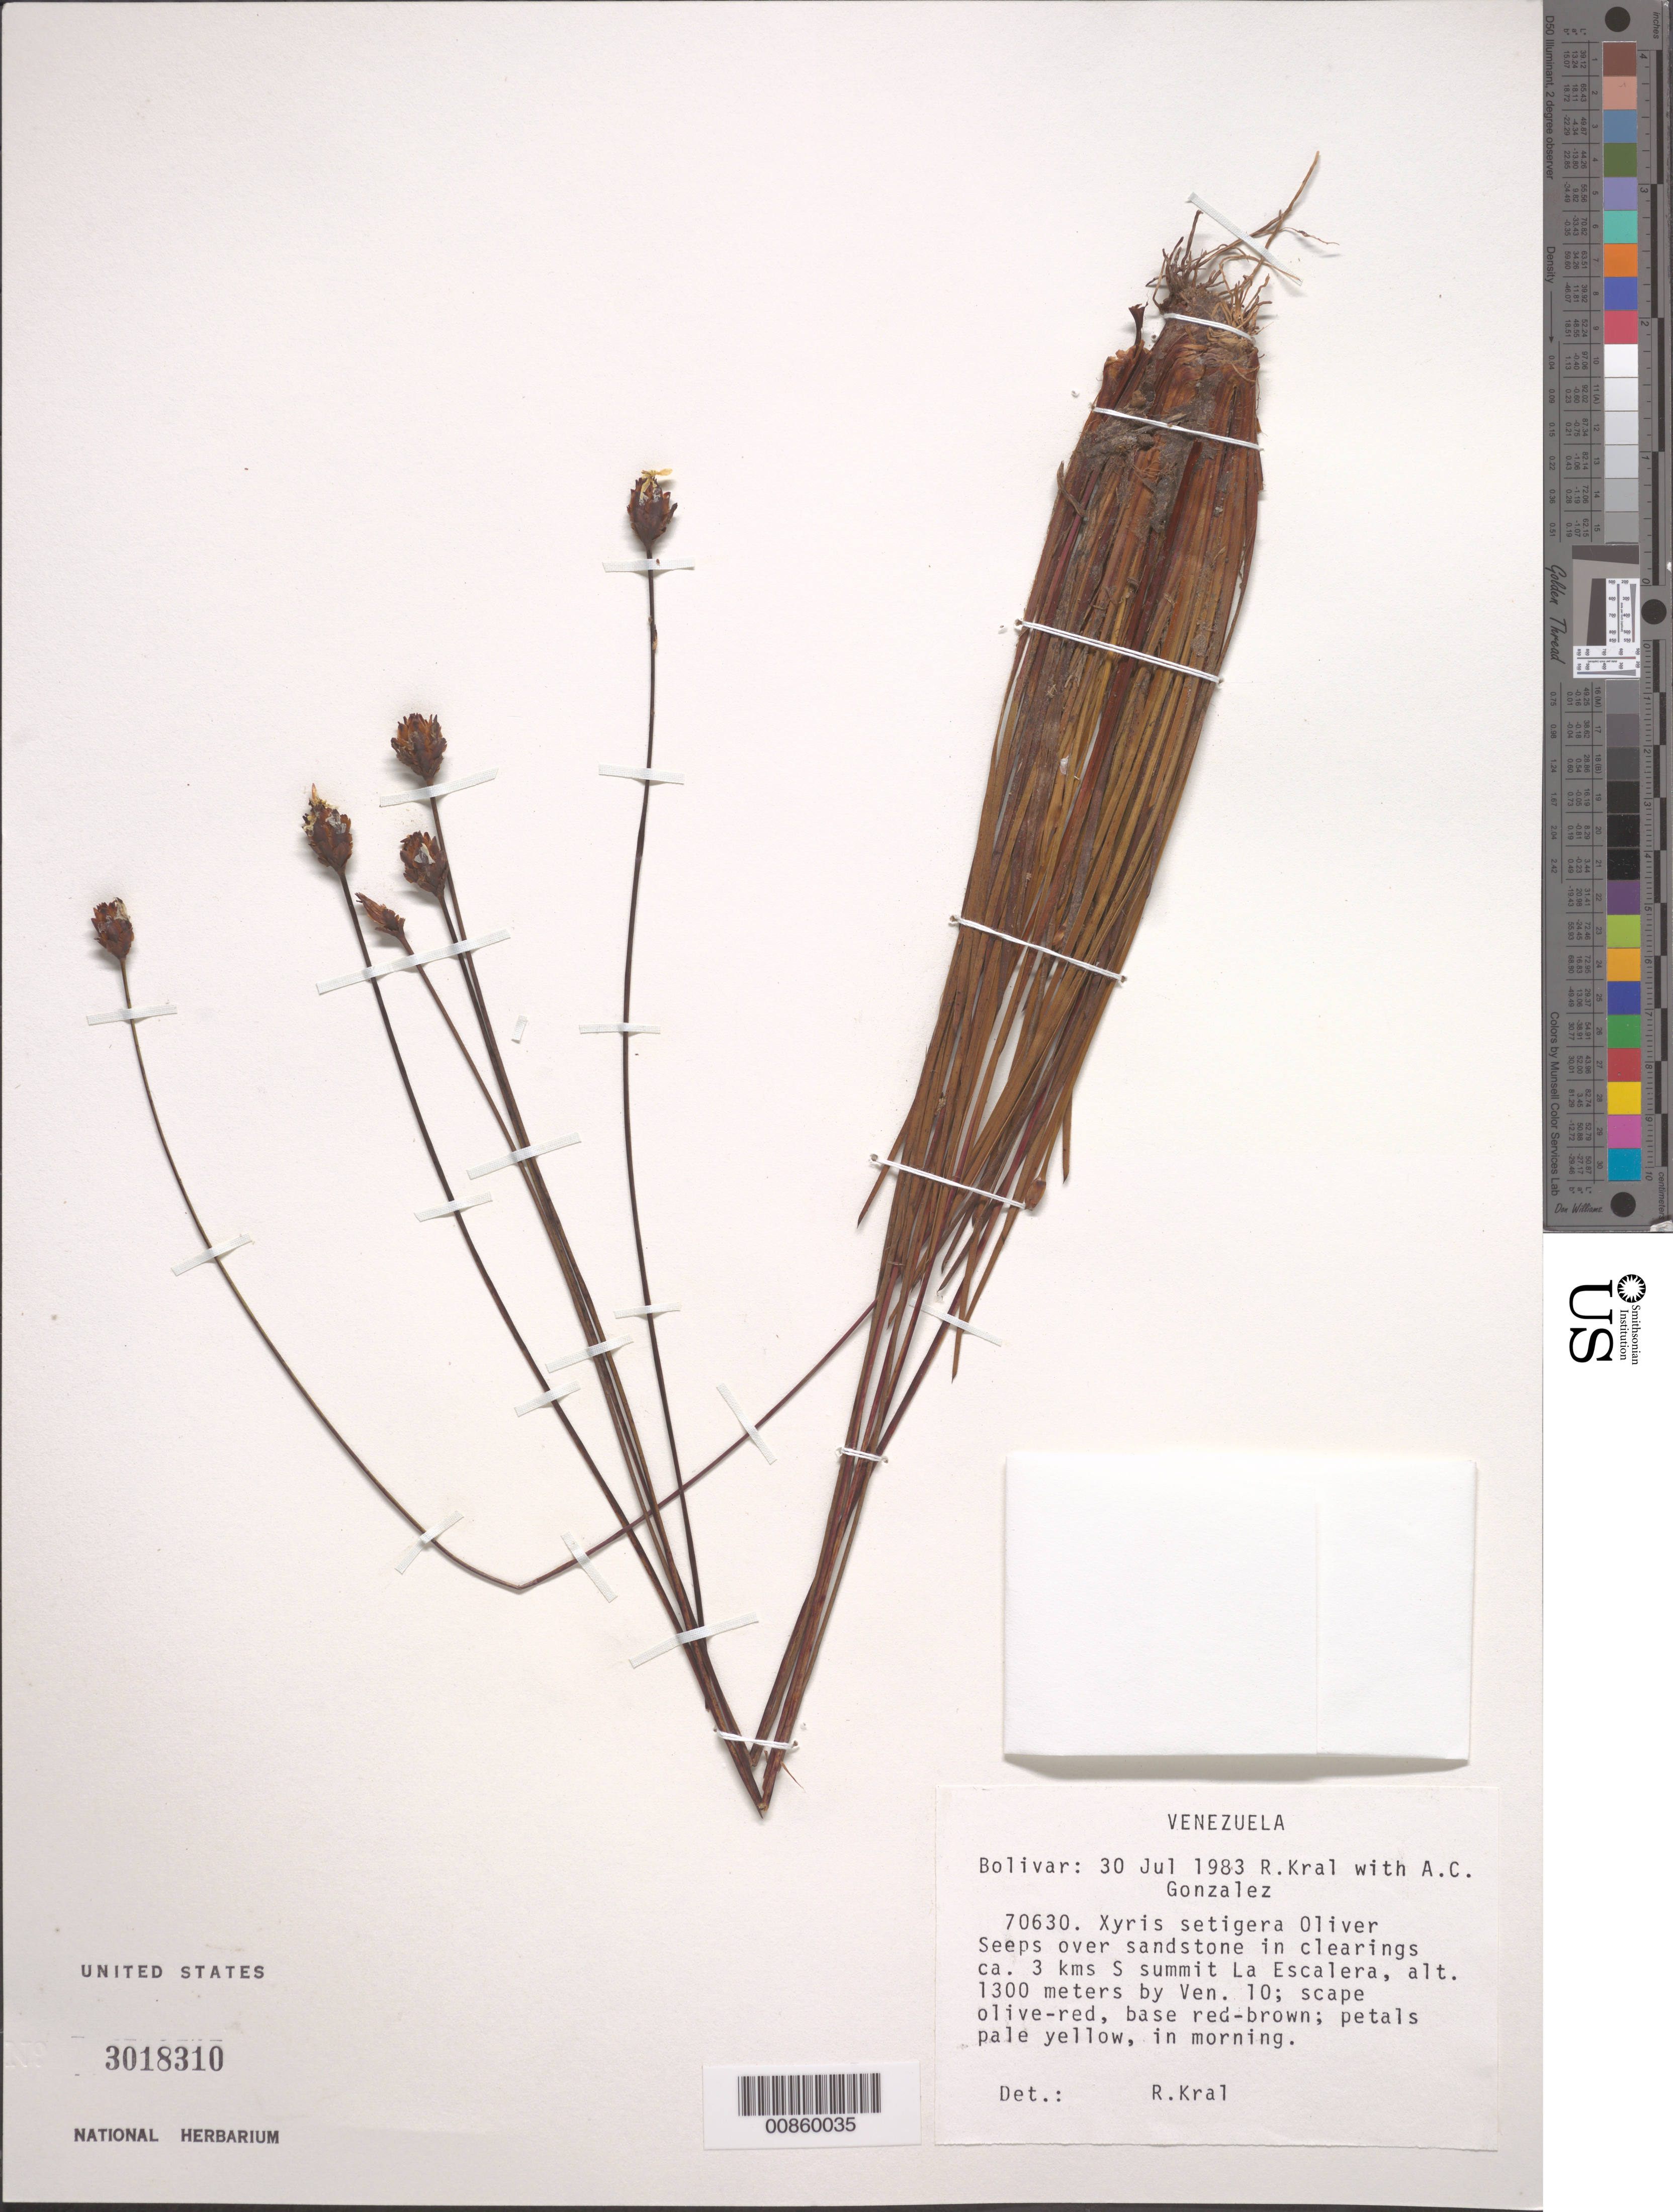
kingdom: Plantae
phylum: Tracheophyta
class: Liliopsida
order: Poales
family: Xyridaceae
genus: Xyris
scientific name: Xyris setigera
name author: Oliv.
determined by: Kral, Robert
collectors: R. Kral & A. C. González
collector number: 70630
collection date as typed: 30-Jul-83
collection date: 1983-07-30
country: Venezuela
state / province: Bolívar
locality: Ven. 10, 3 km S of the summit of La Escalera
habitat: Seeps over sandstone in clearings.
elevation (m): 1300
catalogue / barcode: US 3018310